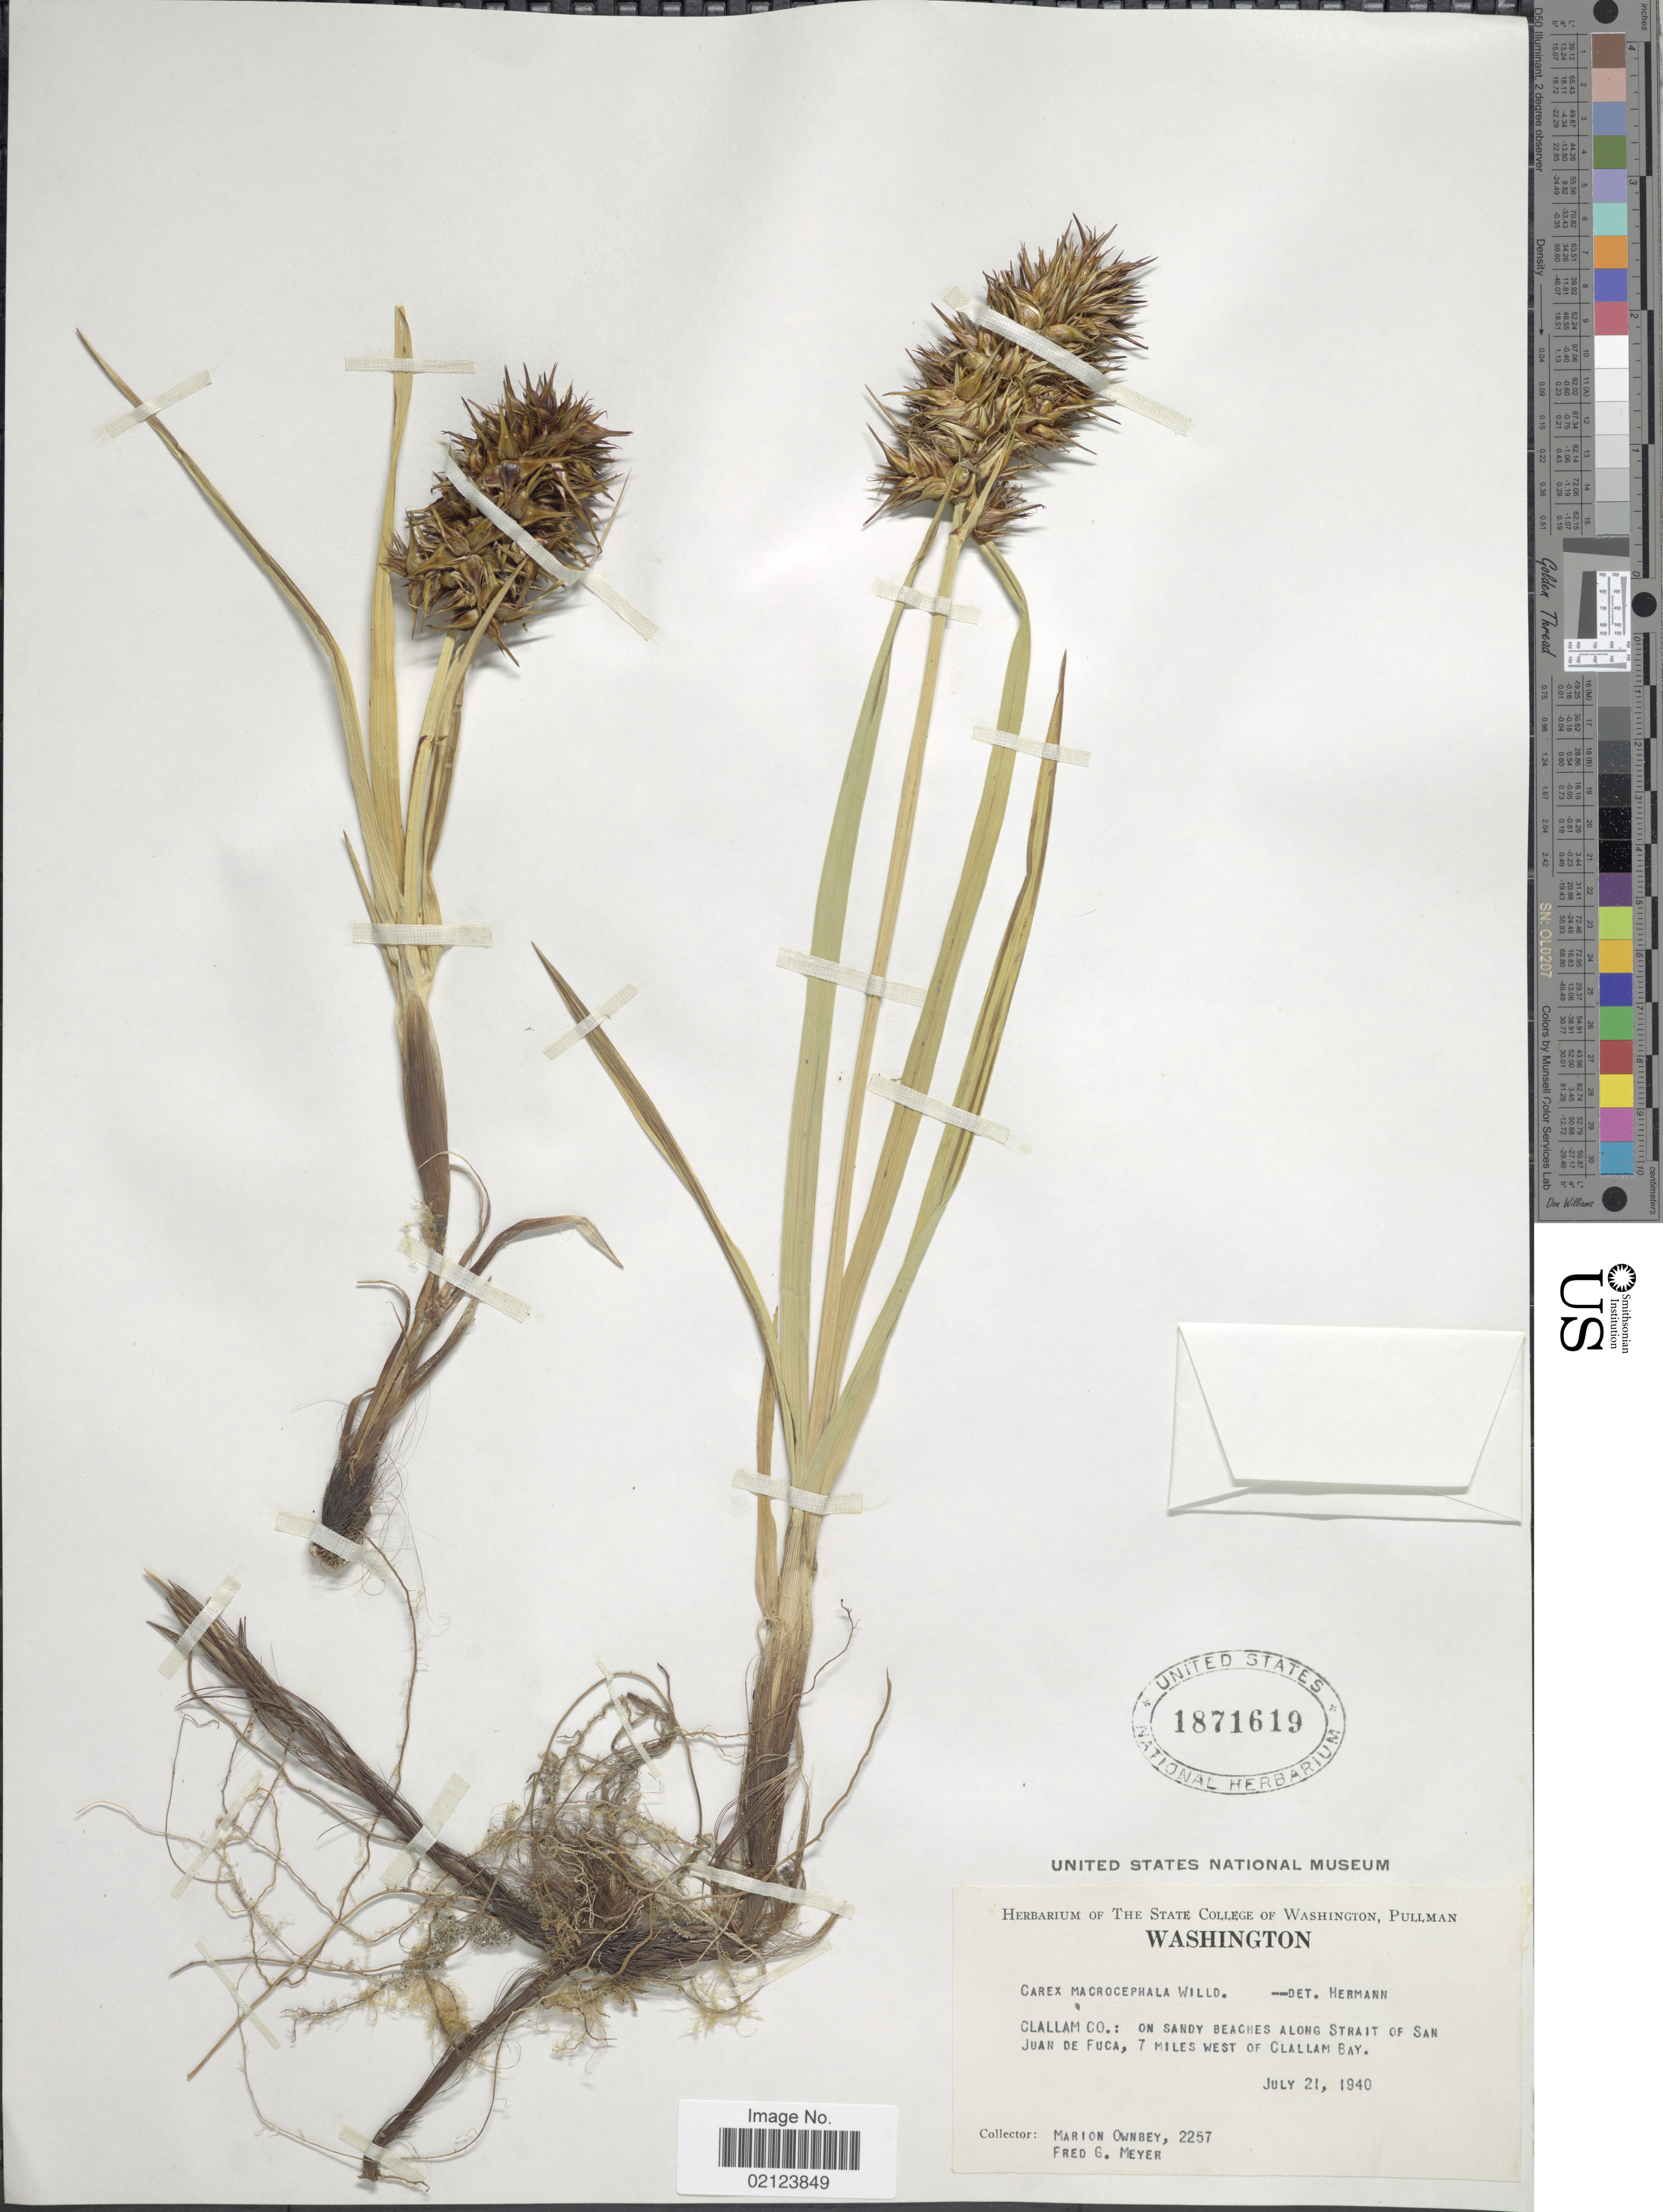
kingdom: Plantae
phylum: Tracheophyta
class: Liliopsida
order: Poales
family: Cyperaceae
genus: Carex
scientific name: Carex macrocephala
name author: Willd. ex Spreng.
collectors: M. Ownbey & F. G. Meyer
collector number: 2257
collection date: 1940-07-21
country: United States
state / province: Washington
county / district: Clallam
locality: Clallam Co.: on sandy beaches along Strait of San Juan de Fuca, 7 miles west of Clallam Bay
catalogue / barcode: US 1871619